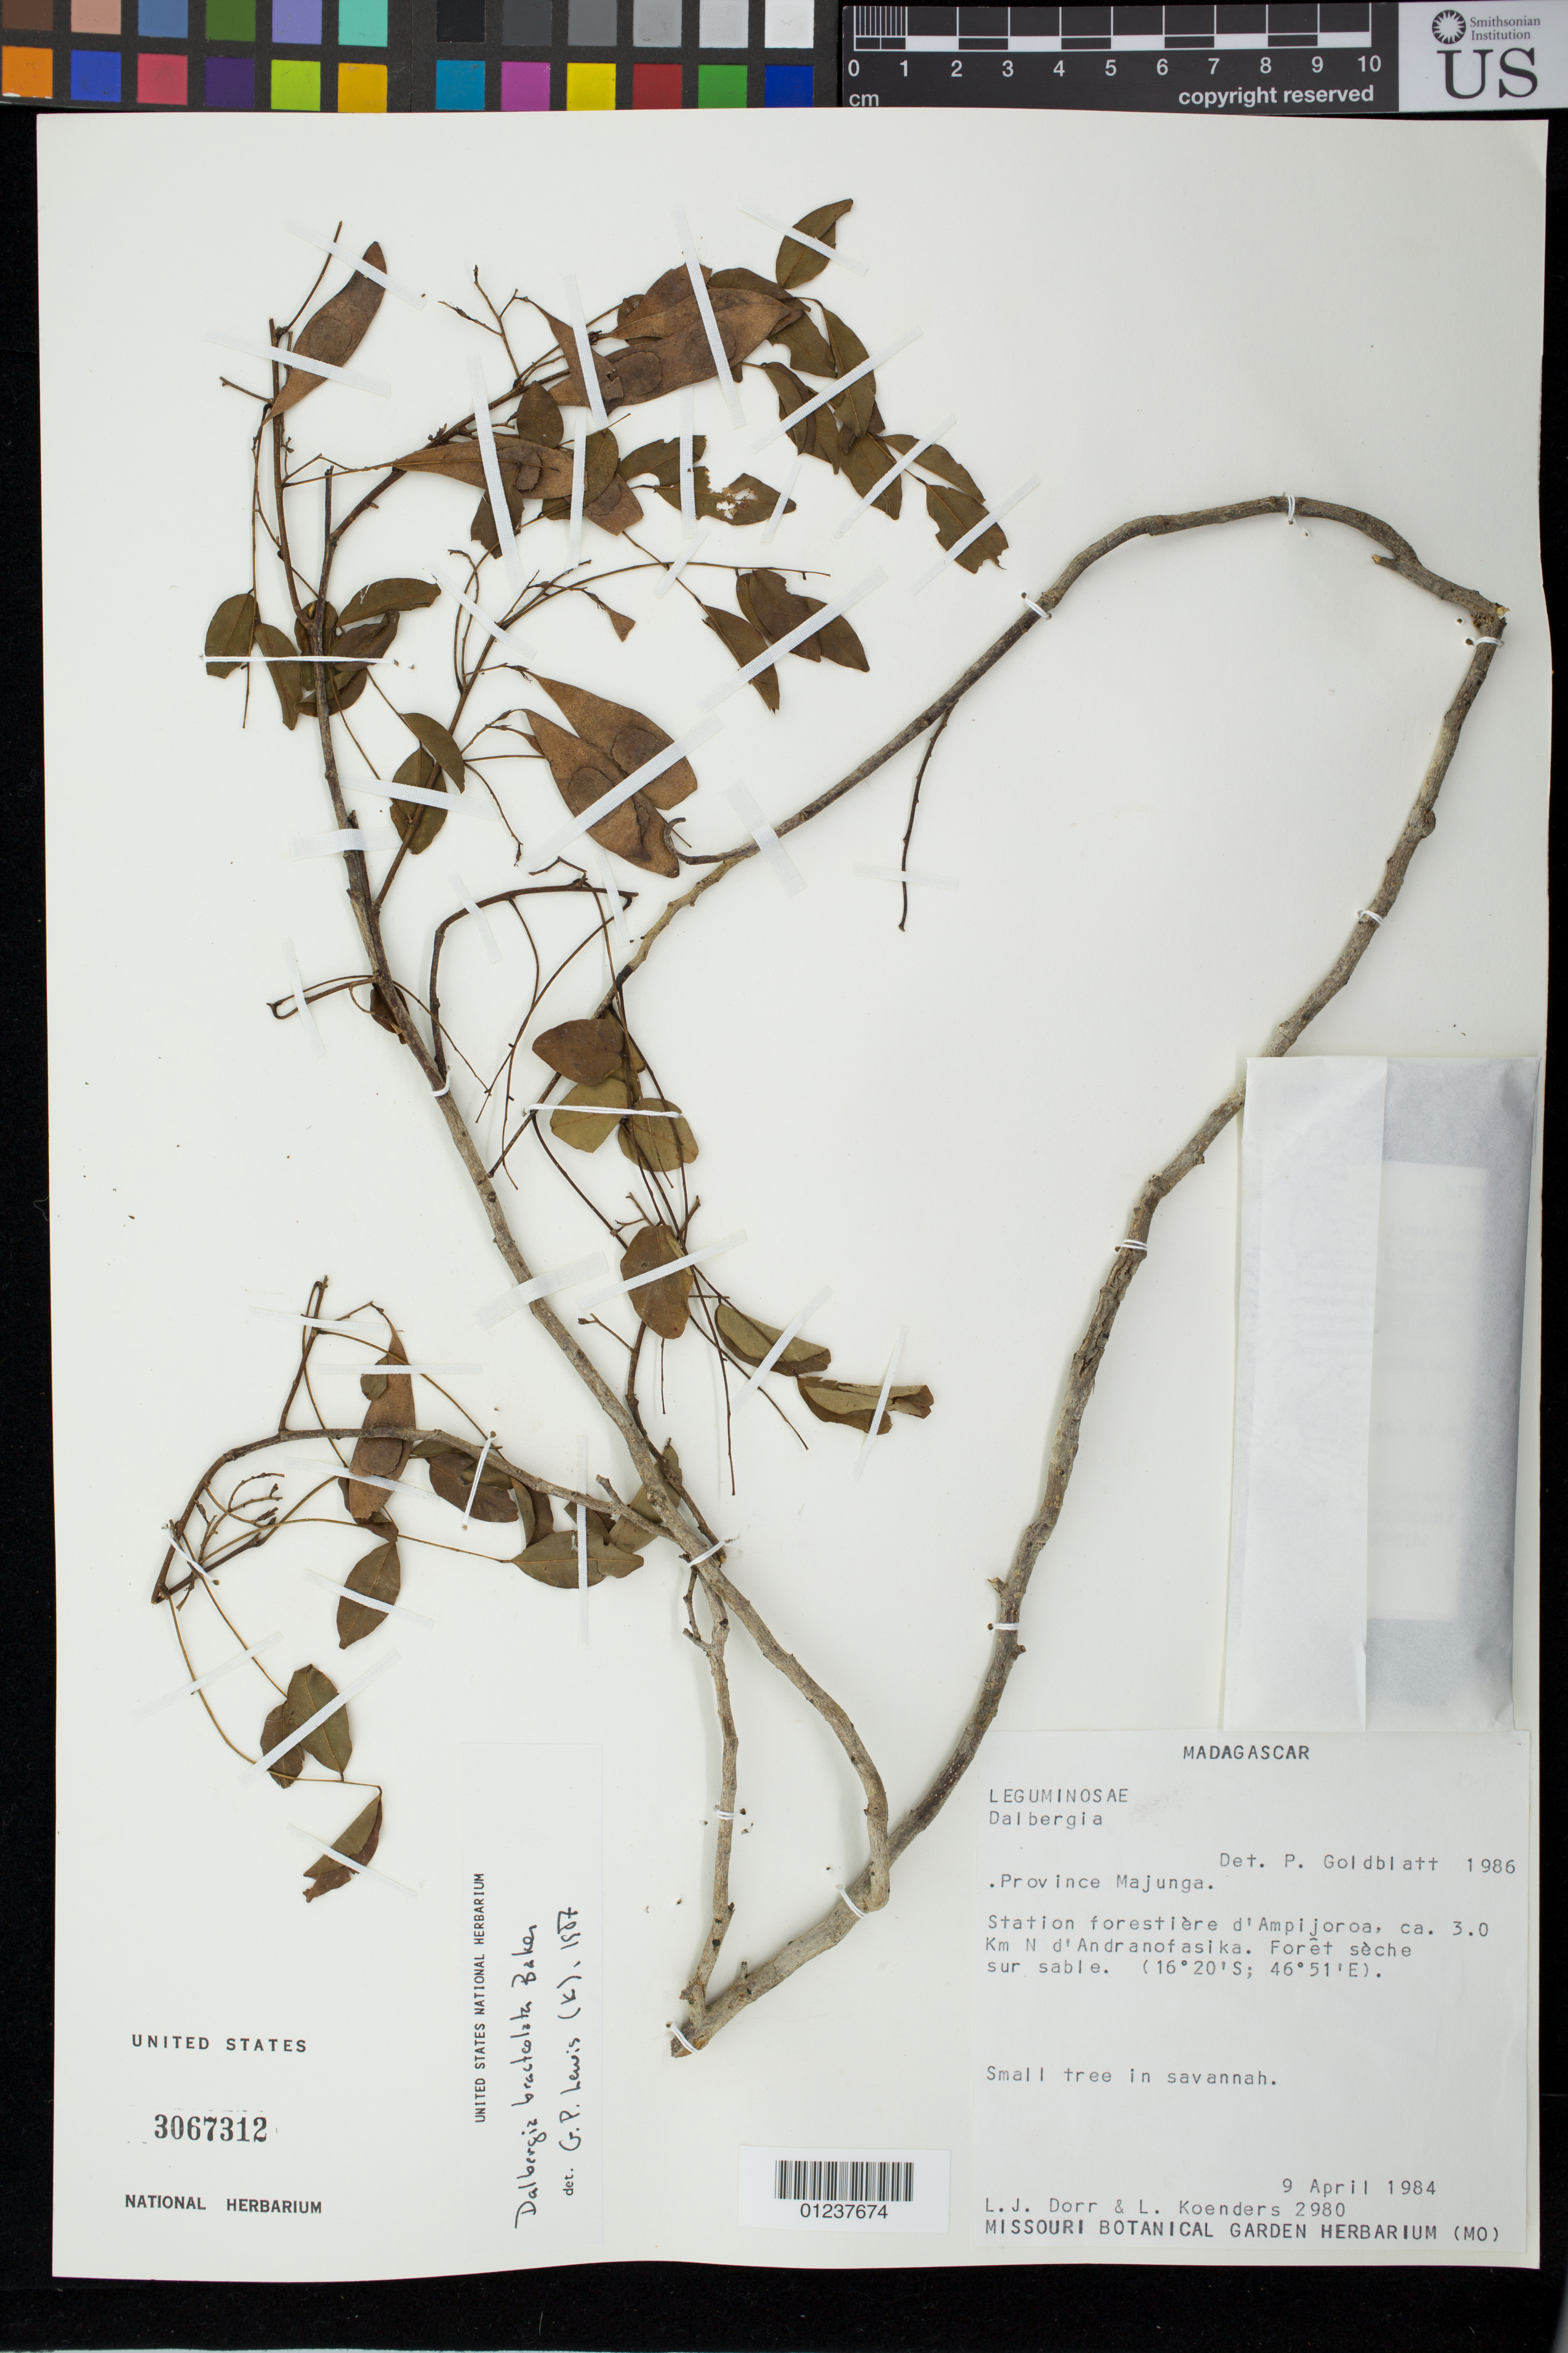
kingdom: Plantae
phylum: Tracheophyta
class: Magnoliopsida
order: Fabales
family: Fabaceae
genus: Dalbergia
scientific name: Dalbergia bracteolata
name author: Baker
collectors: L. J. Dorr & L. Koenders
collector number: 2980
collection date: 1984-04-09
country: Madagascar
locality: Station forestiere d'Ampijora, circa 3.0 kilometers N. d'Andranofasika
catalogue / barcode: US 3067312